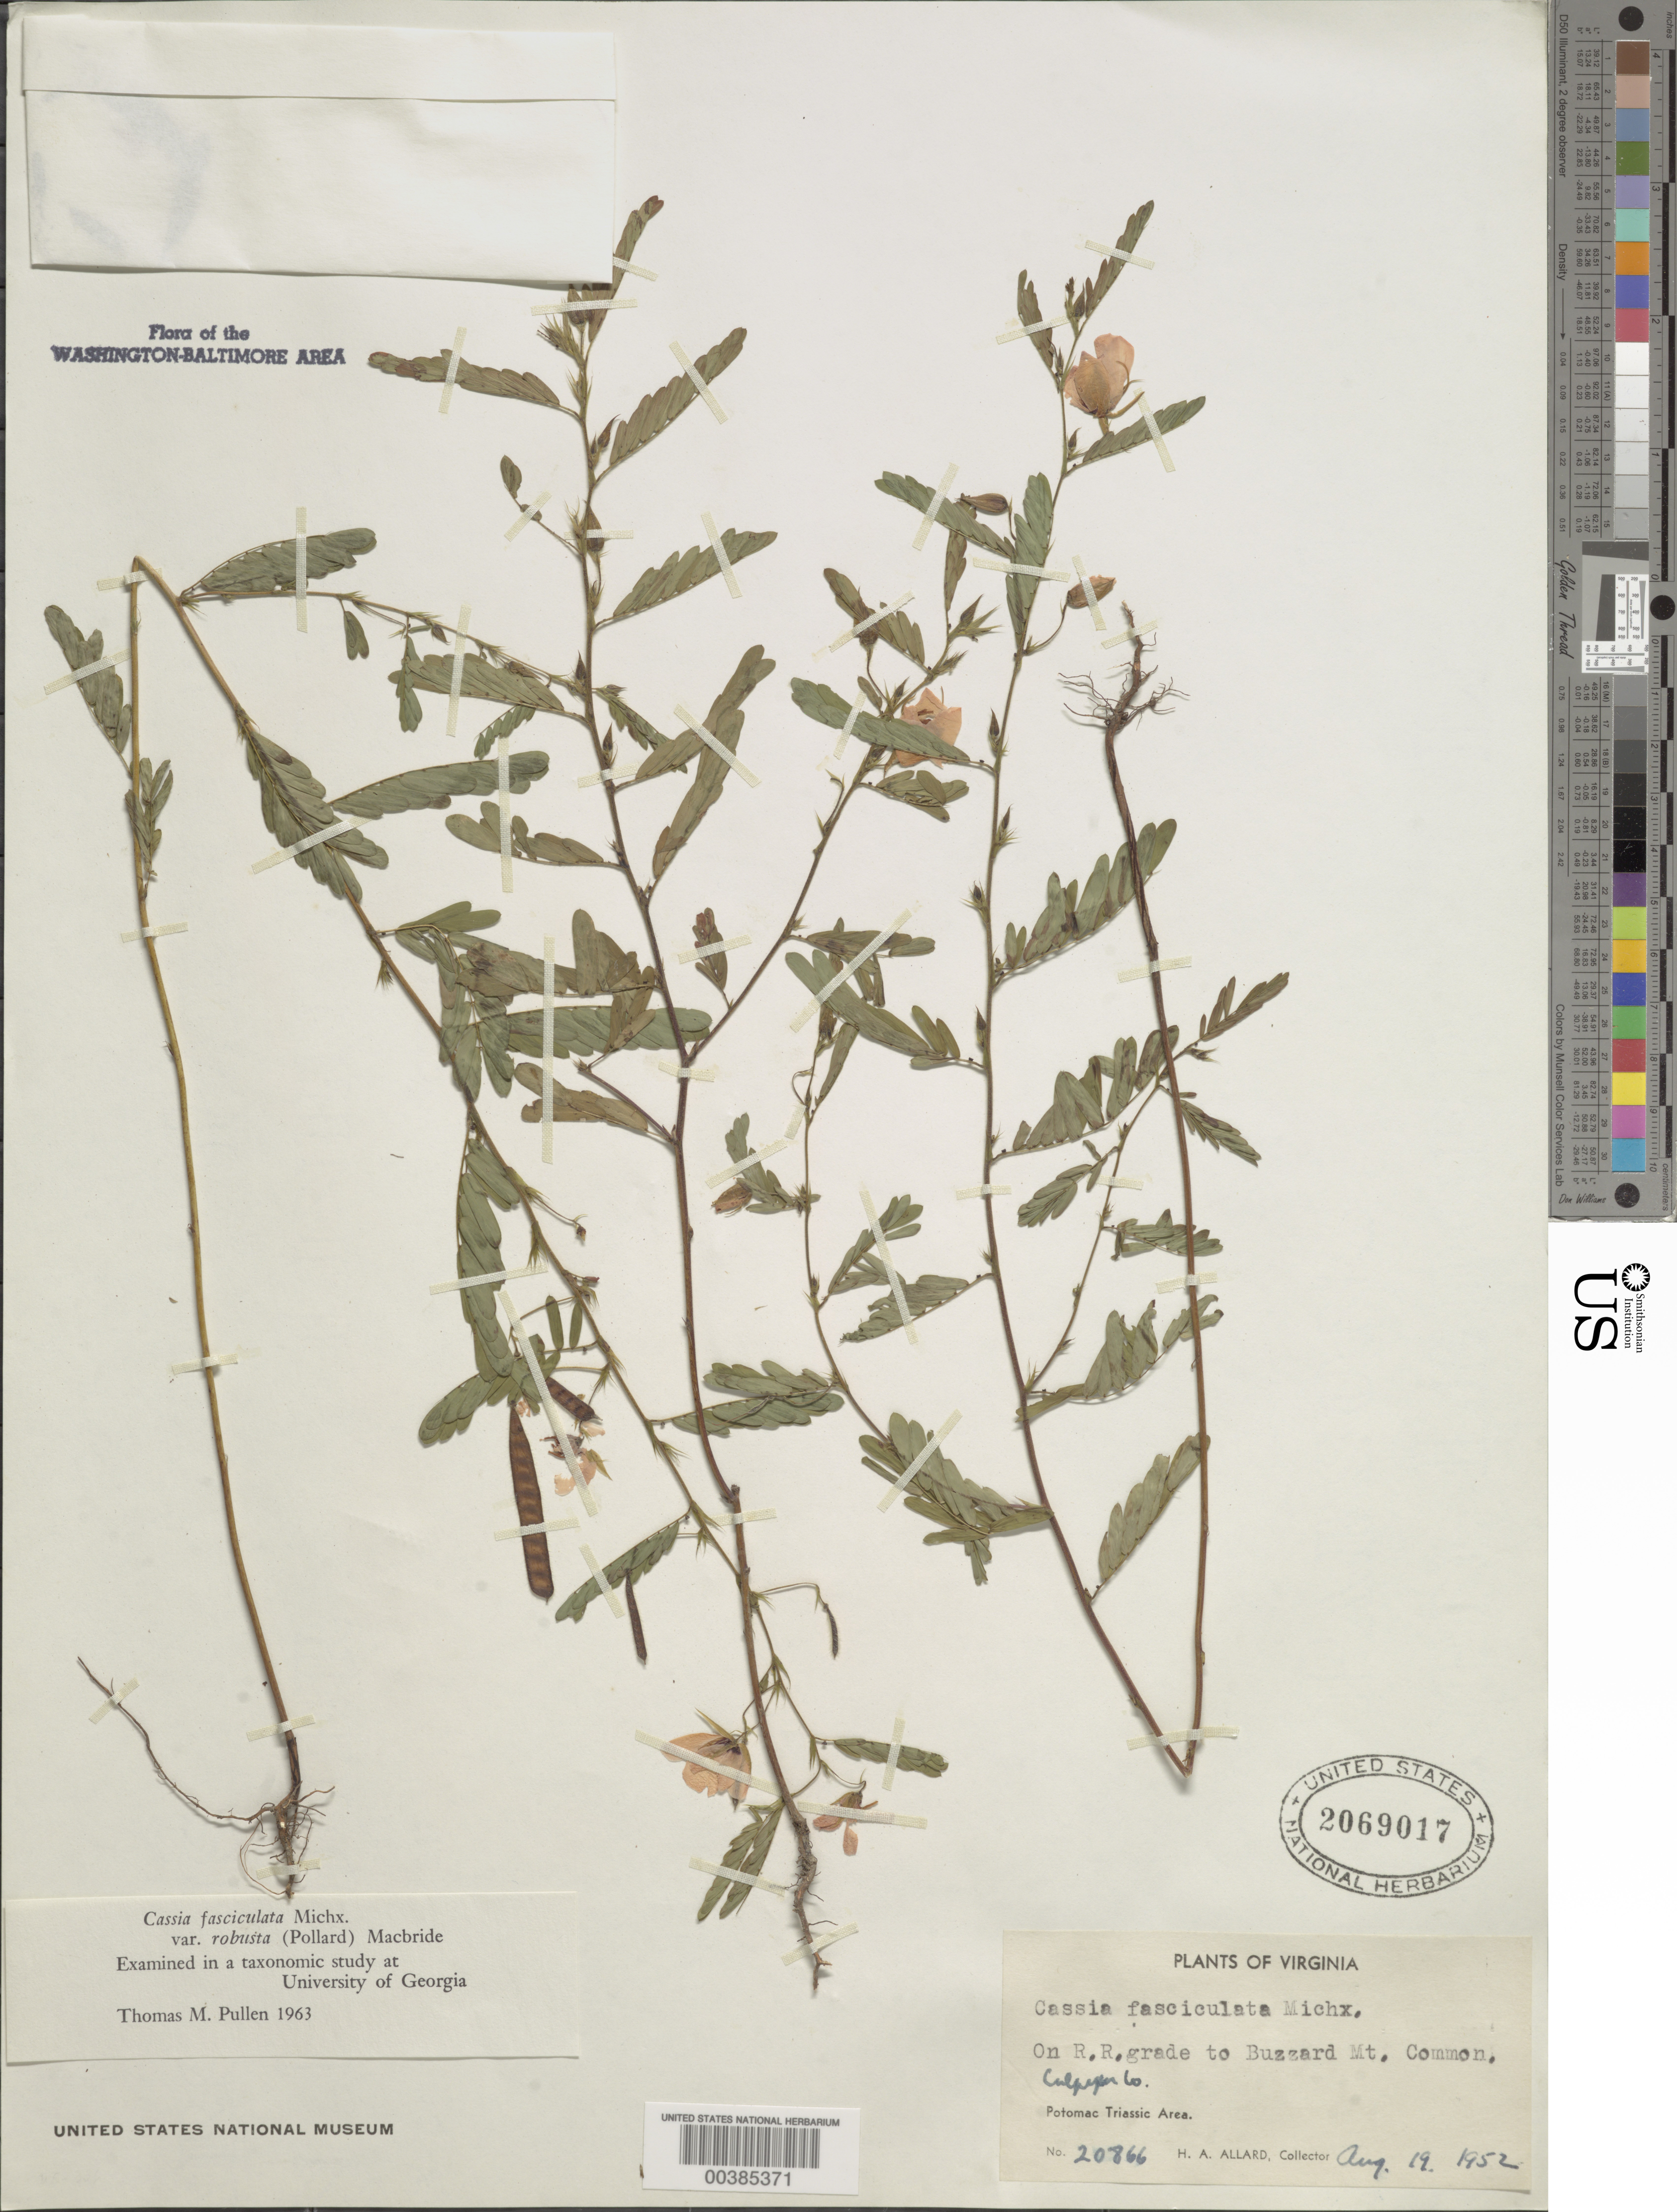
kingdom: Plantae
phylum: Tracheophyta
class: Magnoliopsida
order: Fabales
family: Fabaceae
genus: Chamaecrista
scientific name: Chamaecrista fasciculata var. robusta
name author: (Pollard) Moldenke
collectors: H. A. Allard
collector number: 20866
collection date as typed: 19 Aug 1952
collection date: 1952-08-19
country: United States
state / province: Virginia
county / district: Culpeper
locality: Buzzard Mountain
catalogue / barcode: US 2069017